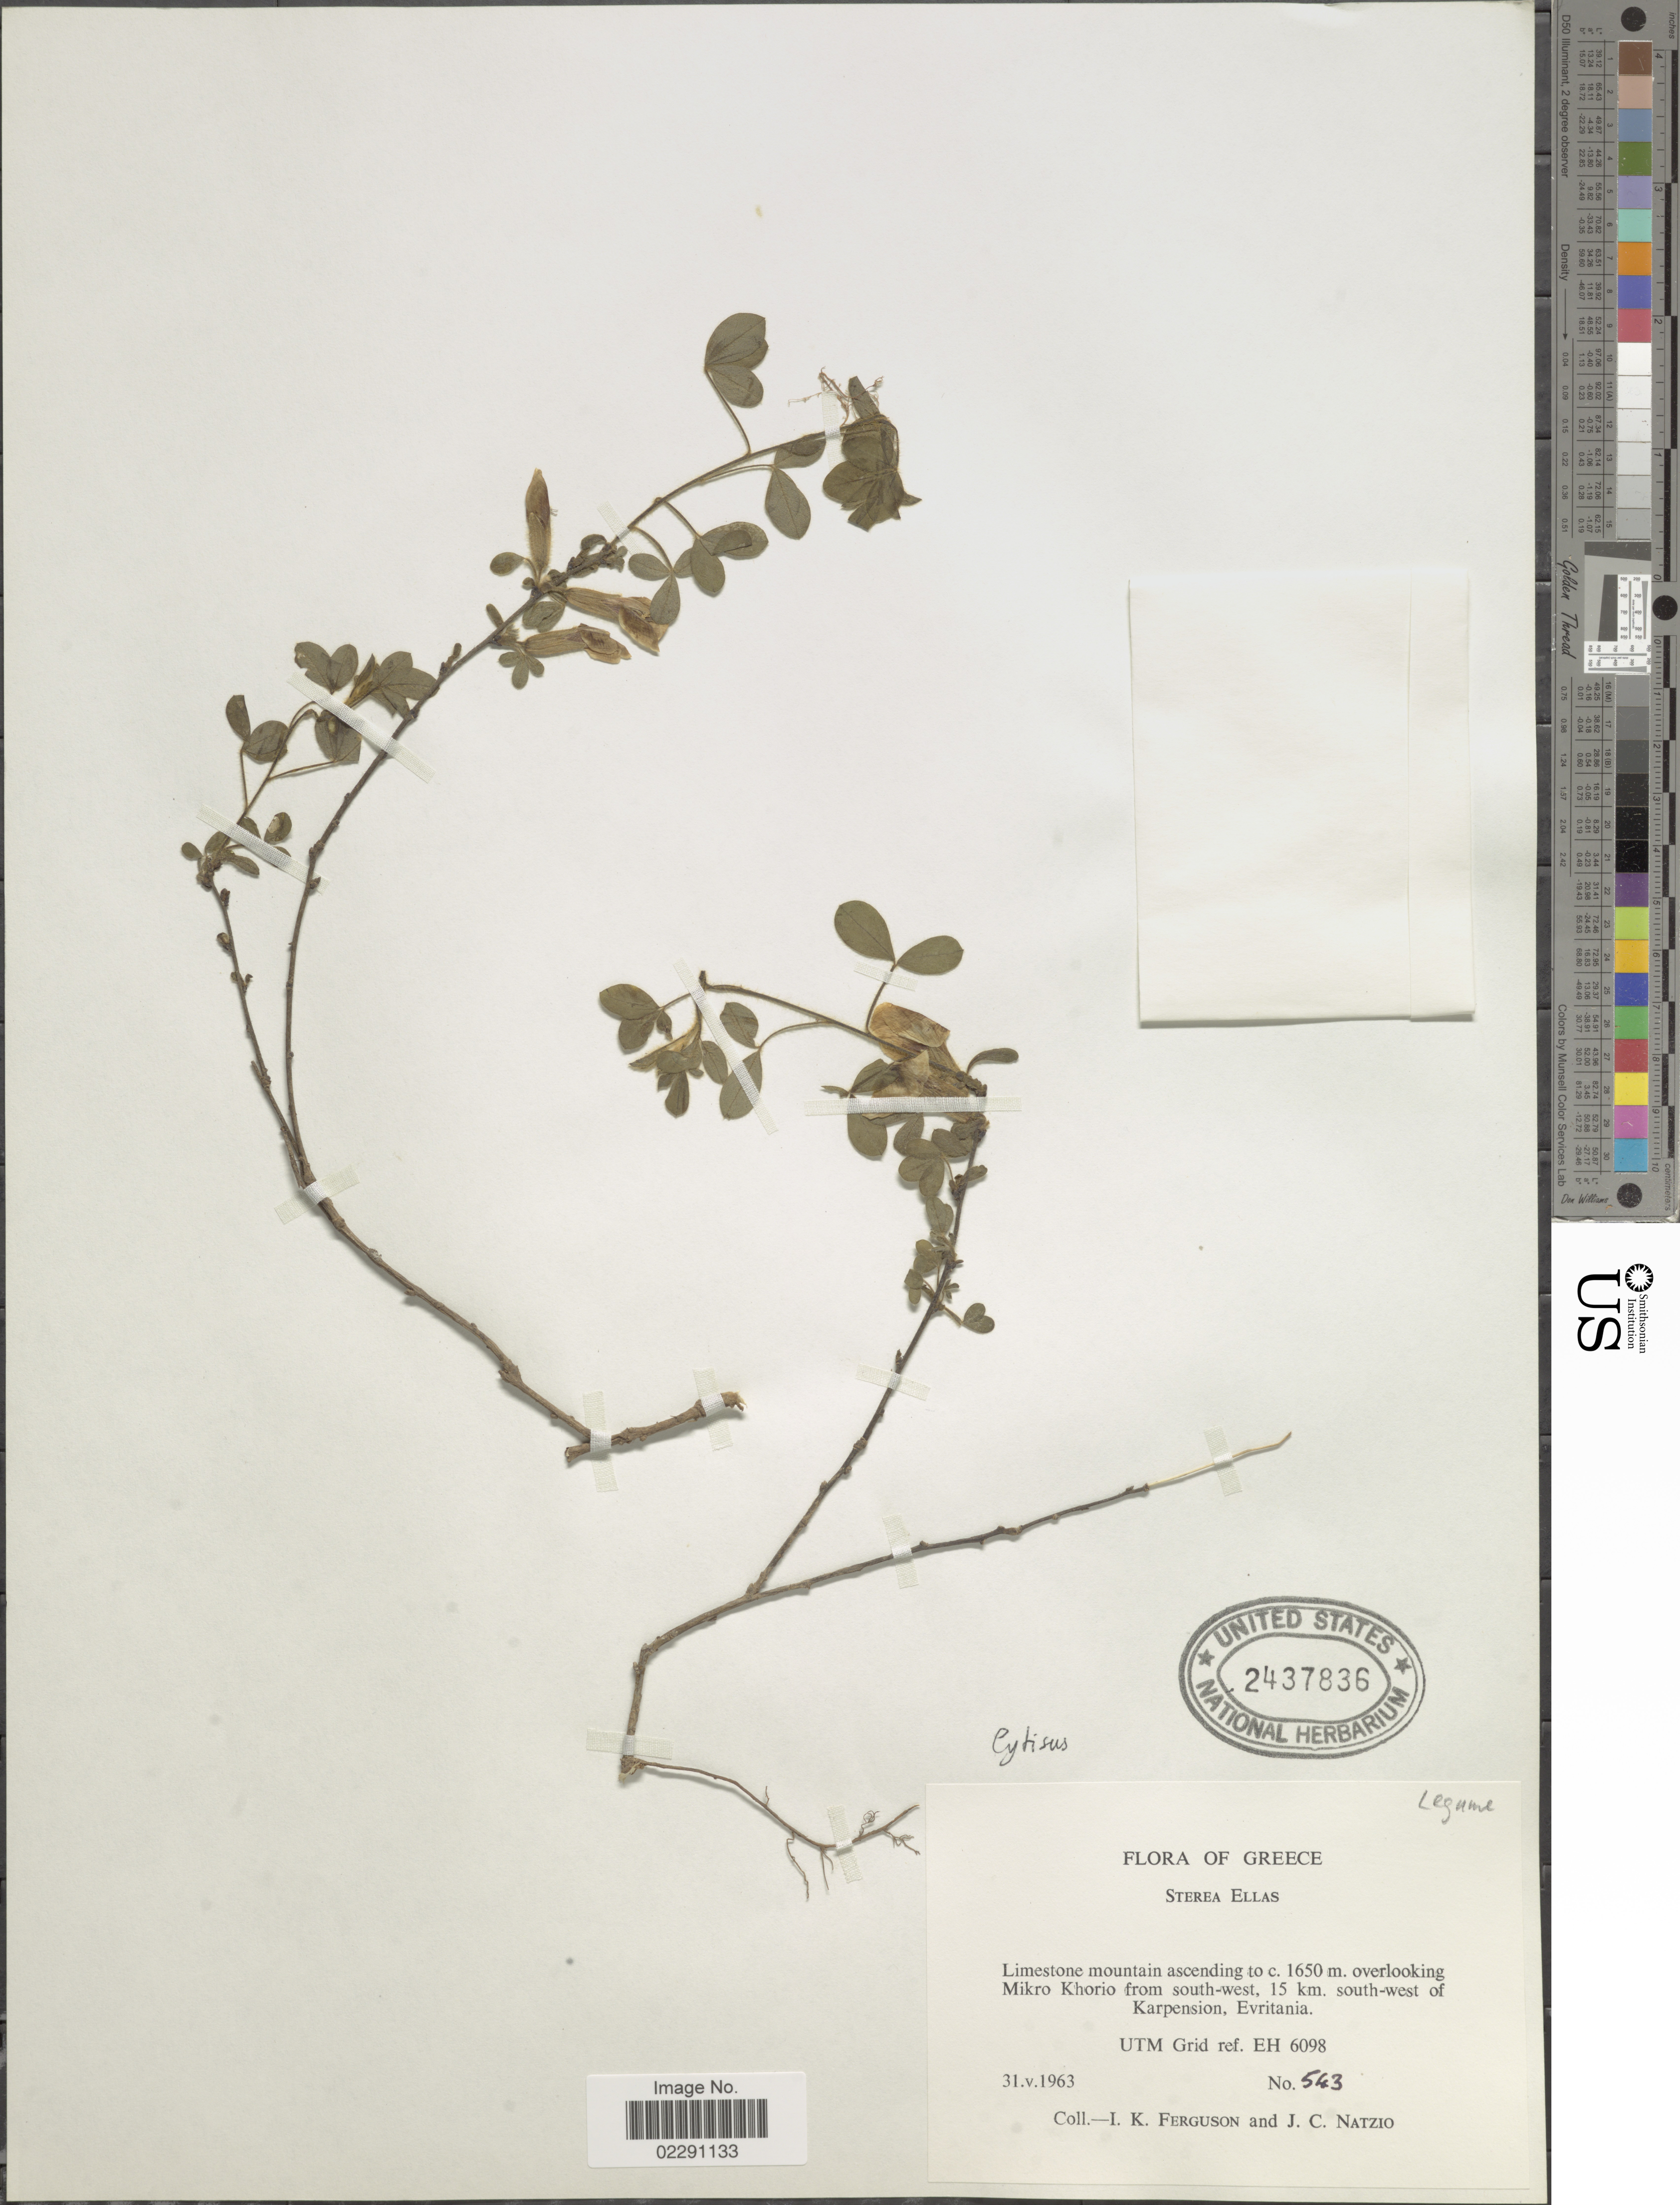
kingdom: Plantae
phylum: Tracheophyta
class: Magnoliopsida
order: Fabales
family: Fabaceae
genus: Ulex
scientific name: Ulex sp.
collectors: I. K. Ferguson & J. Natzio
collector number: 543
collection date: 1963-05-31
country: Greece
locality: Sterea Ellas, overlooking Mikro Khorio from south-west, 15 km south-west of Karpension, Evritania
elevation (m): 1650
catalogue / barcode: US 2437836